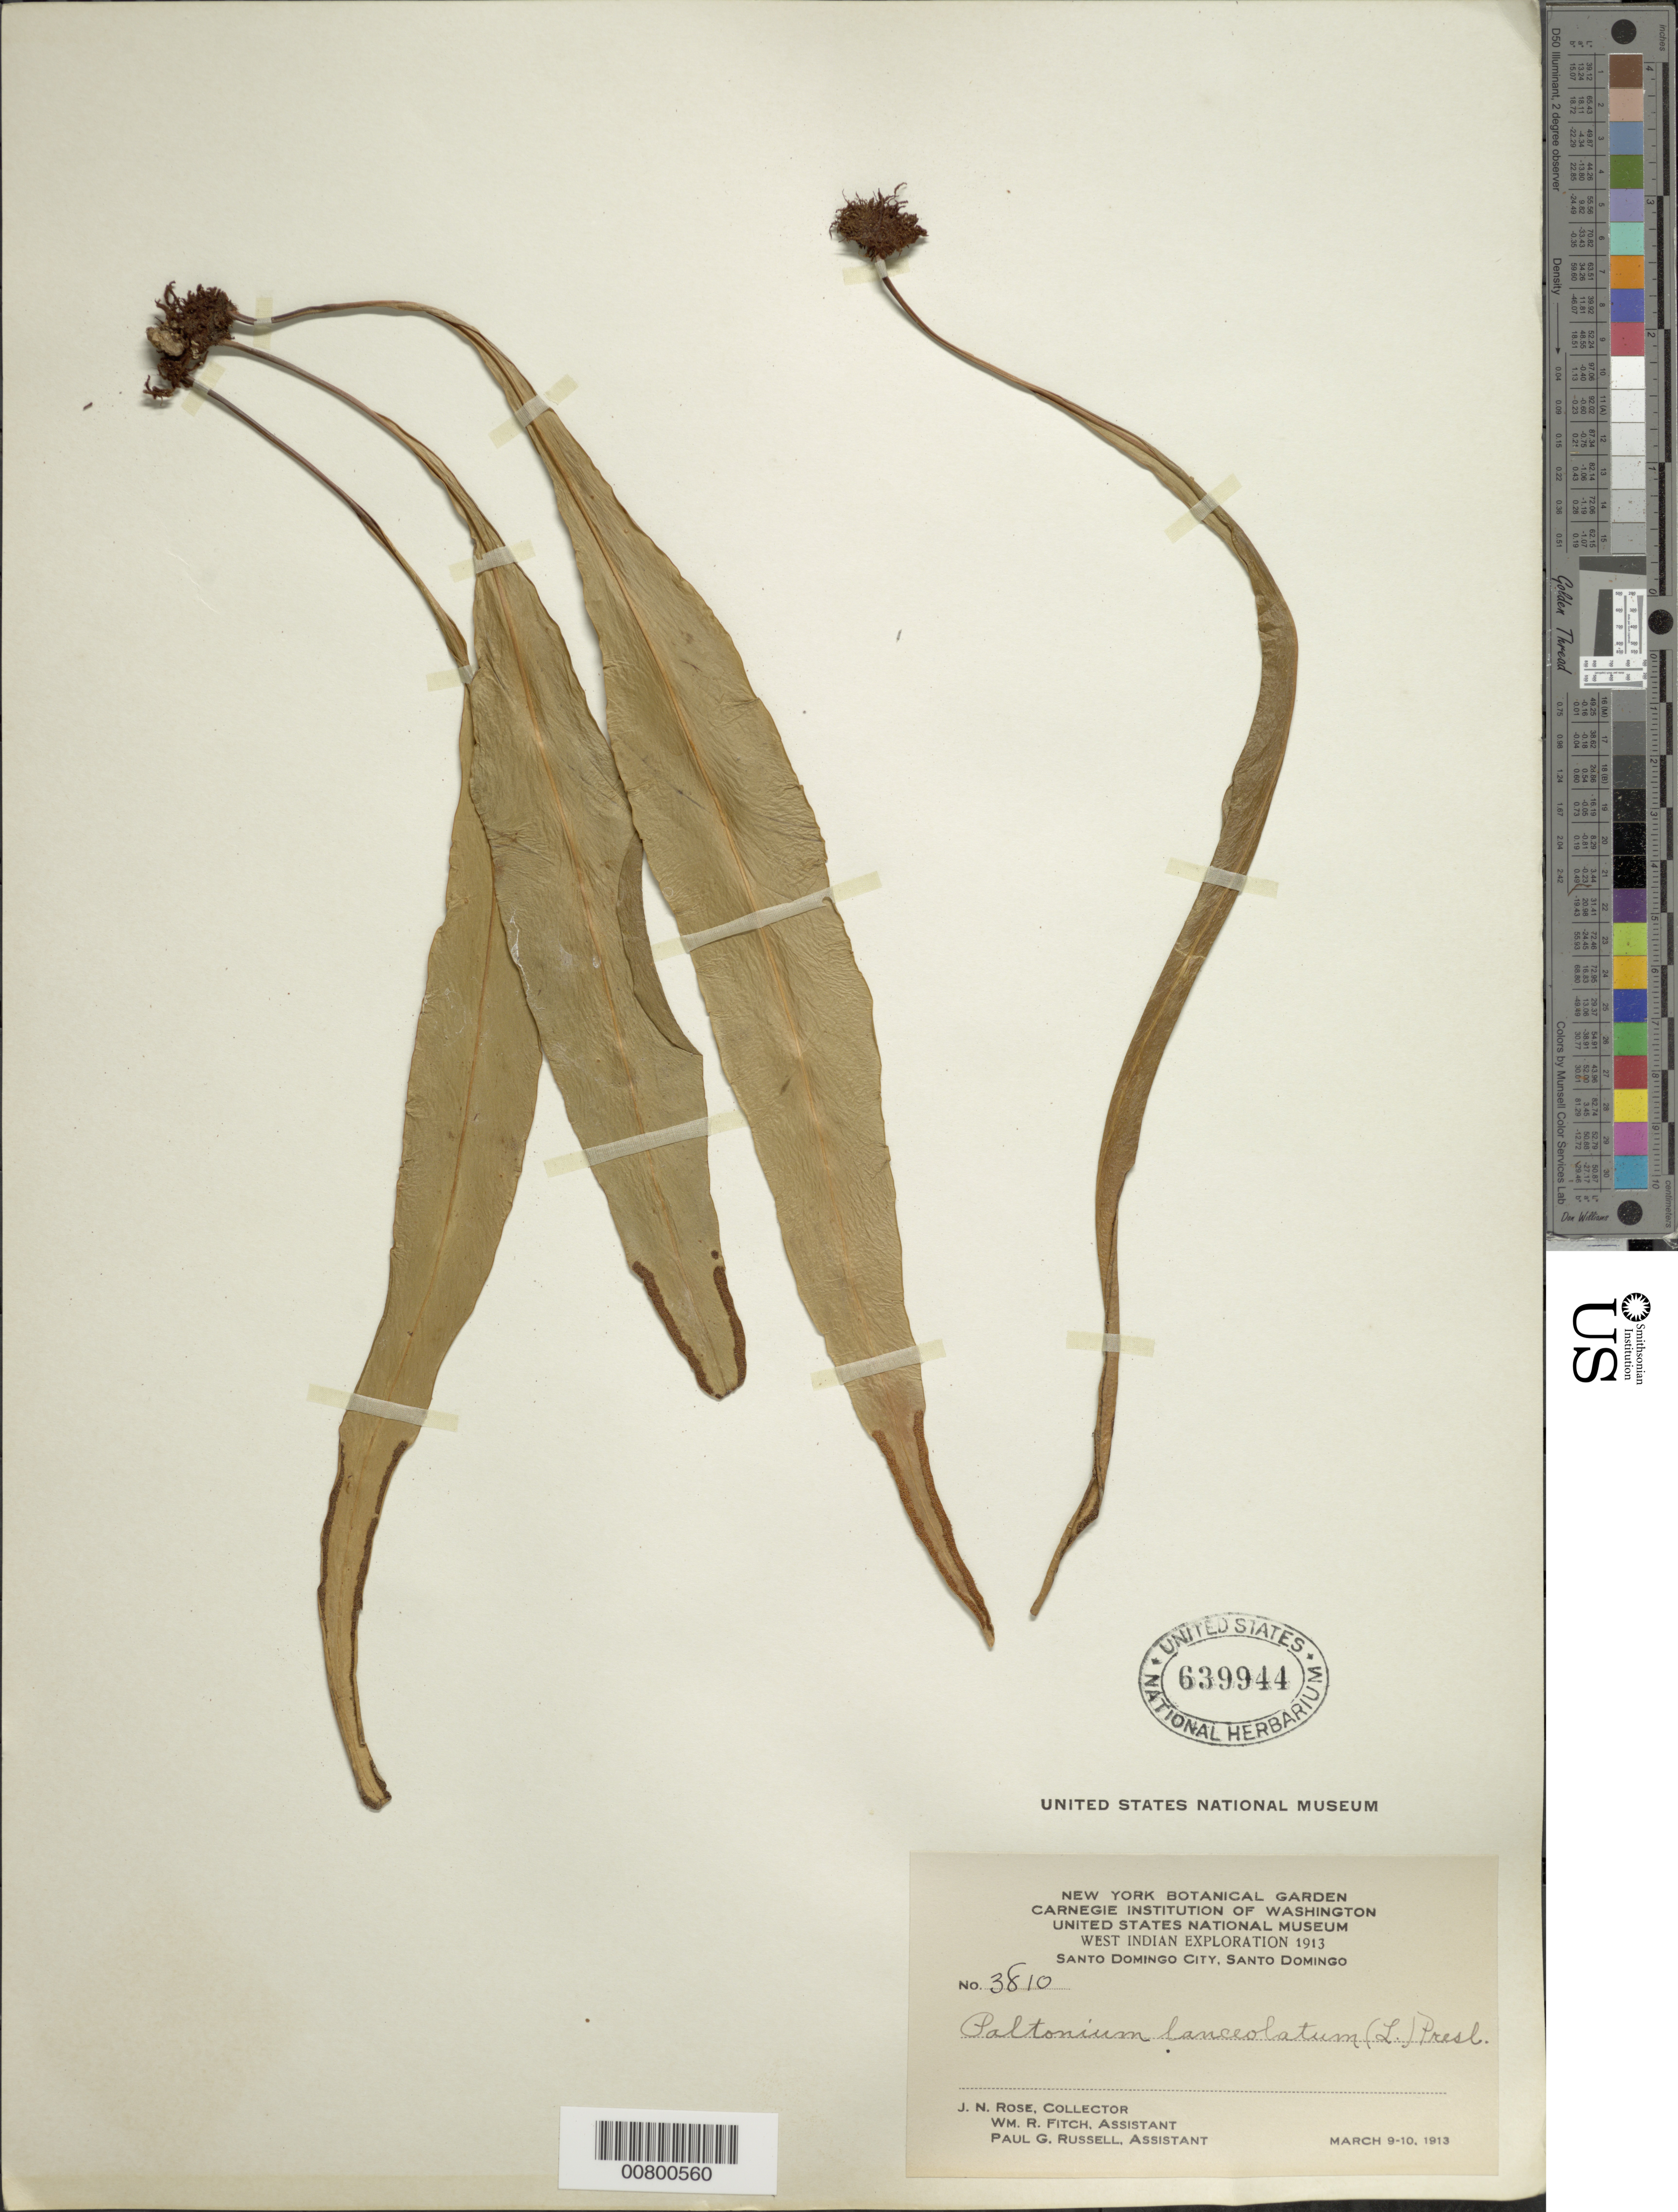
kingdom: Plantae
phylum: Tracheophyta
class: Polypodiopsida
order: Polypodiales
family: Polypodiaceae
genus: Pleopeltis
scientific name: Pleopeltis marginata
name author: A.R. Sm. & Tejero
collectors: J. N. Rose, W. R. Fitch & P. G. Russell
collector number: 3810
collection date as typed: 09 Mar 1913 to 10 Mar 1913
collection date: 1913-03-09/1913-03-10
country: Dominican Republic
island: Hispaniola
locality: Santo Domingo City.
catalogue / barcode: US 639944